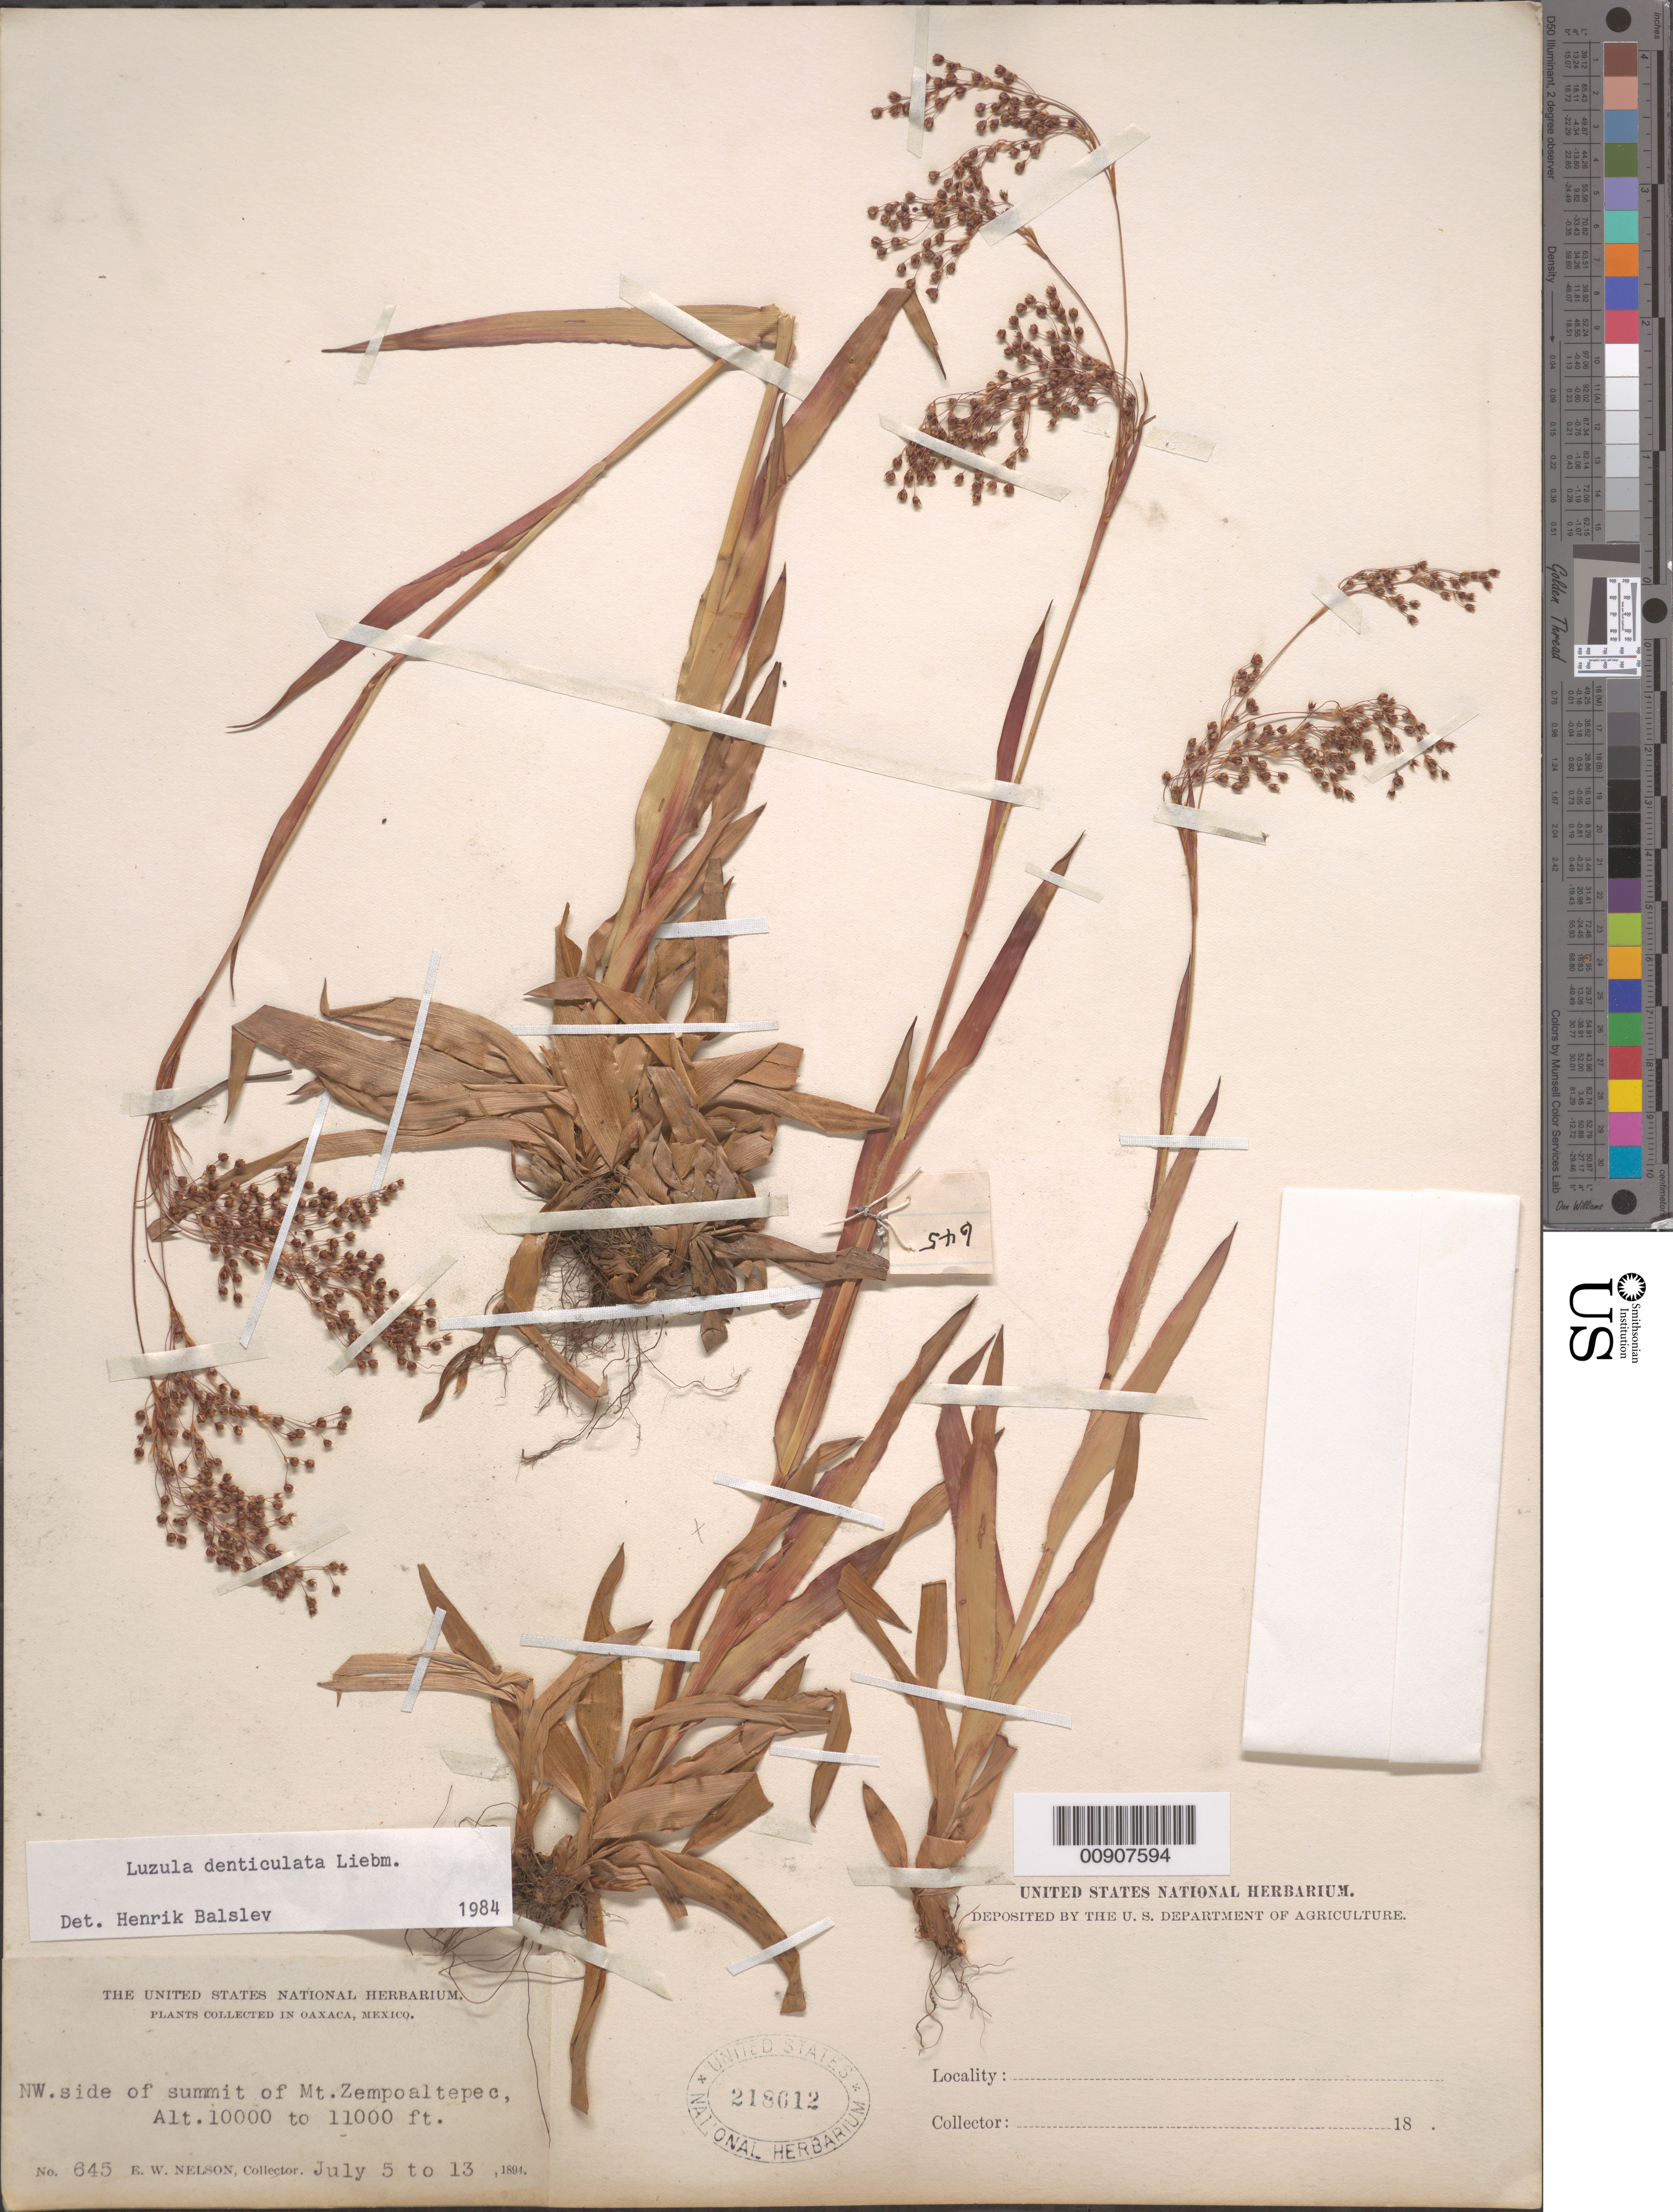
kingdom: Plantae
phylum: Tracheophyta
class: Liliopsida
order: Poales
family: Juncaceae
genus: Luzula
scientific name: Luzula denticulata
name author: Liebm.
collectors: E. W. Nelson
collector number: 645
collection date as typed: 05 Jul 1894 to 13 Jul 1894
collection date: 1894-07-05/1894-07-13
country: Mexico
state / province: Oaxaca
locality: Oaxaca: NW side of summit of Mt. Zempoaltepec.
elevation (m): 3048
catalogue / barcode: US 218612